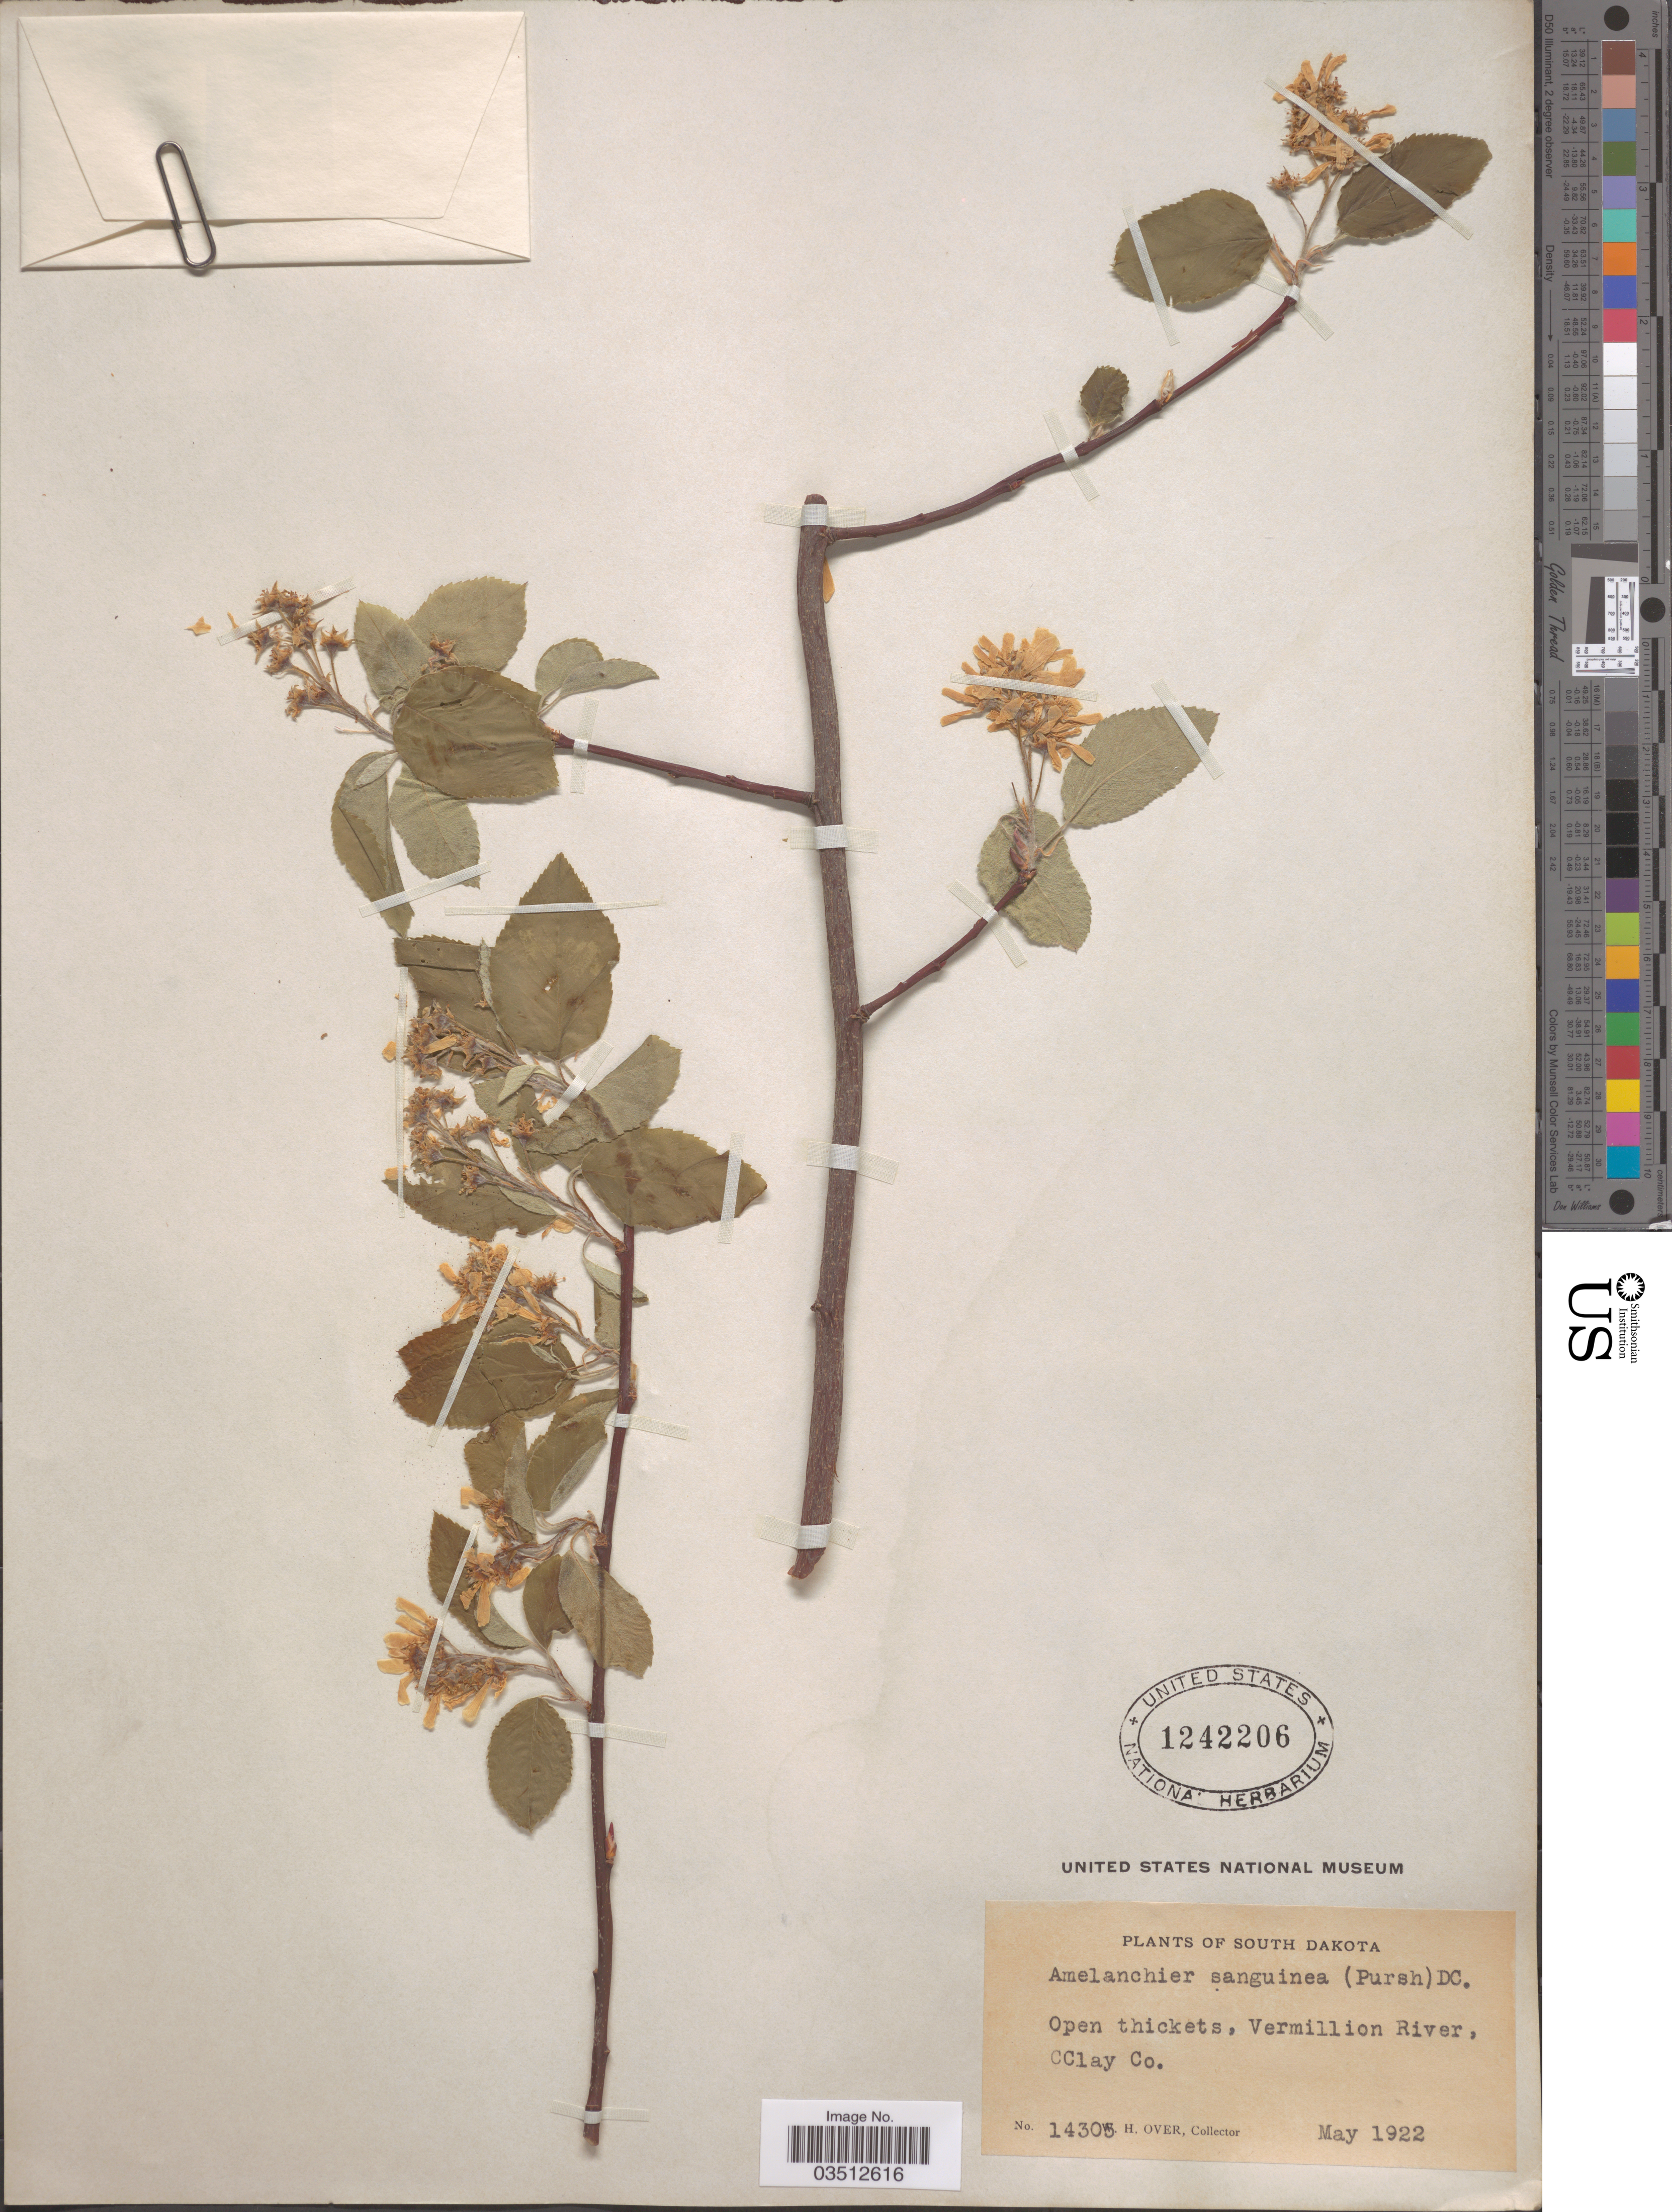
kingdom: Plantae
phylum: Tracheophyta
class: Magnoliopsida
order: Rosales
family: Rosaceae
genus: Amelanchier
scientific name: Amelanchier sanguinea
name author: (Pursh) DC.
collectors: W. Over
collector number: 14305*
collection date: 1922-05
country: United States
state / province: South Dakota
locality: Open thickets, Vermillion River, Clay Co.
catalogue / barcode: US 1242206